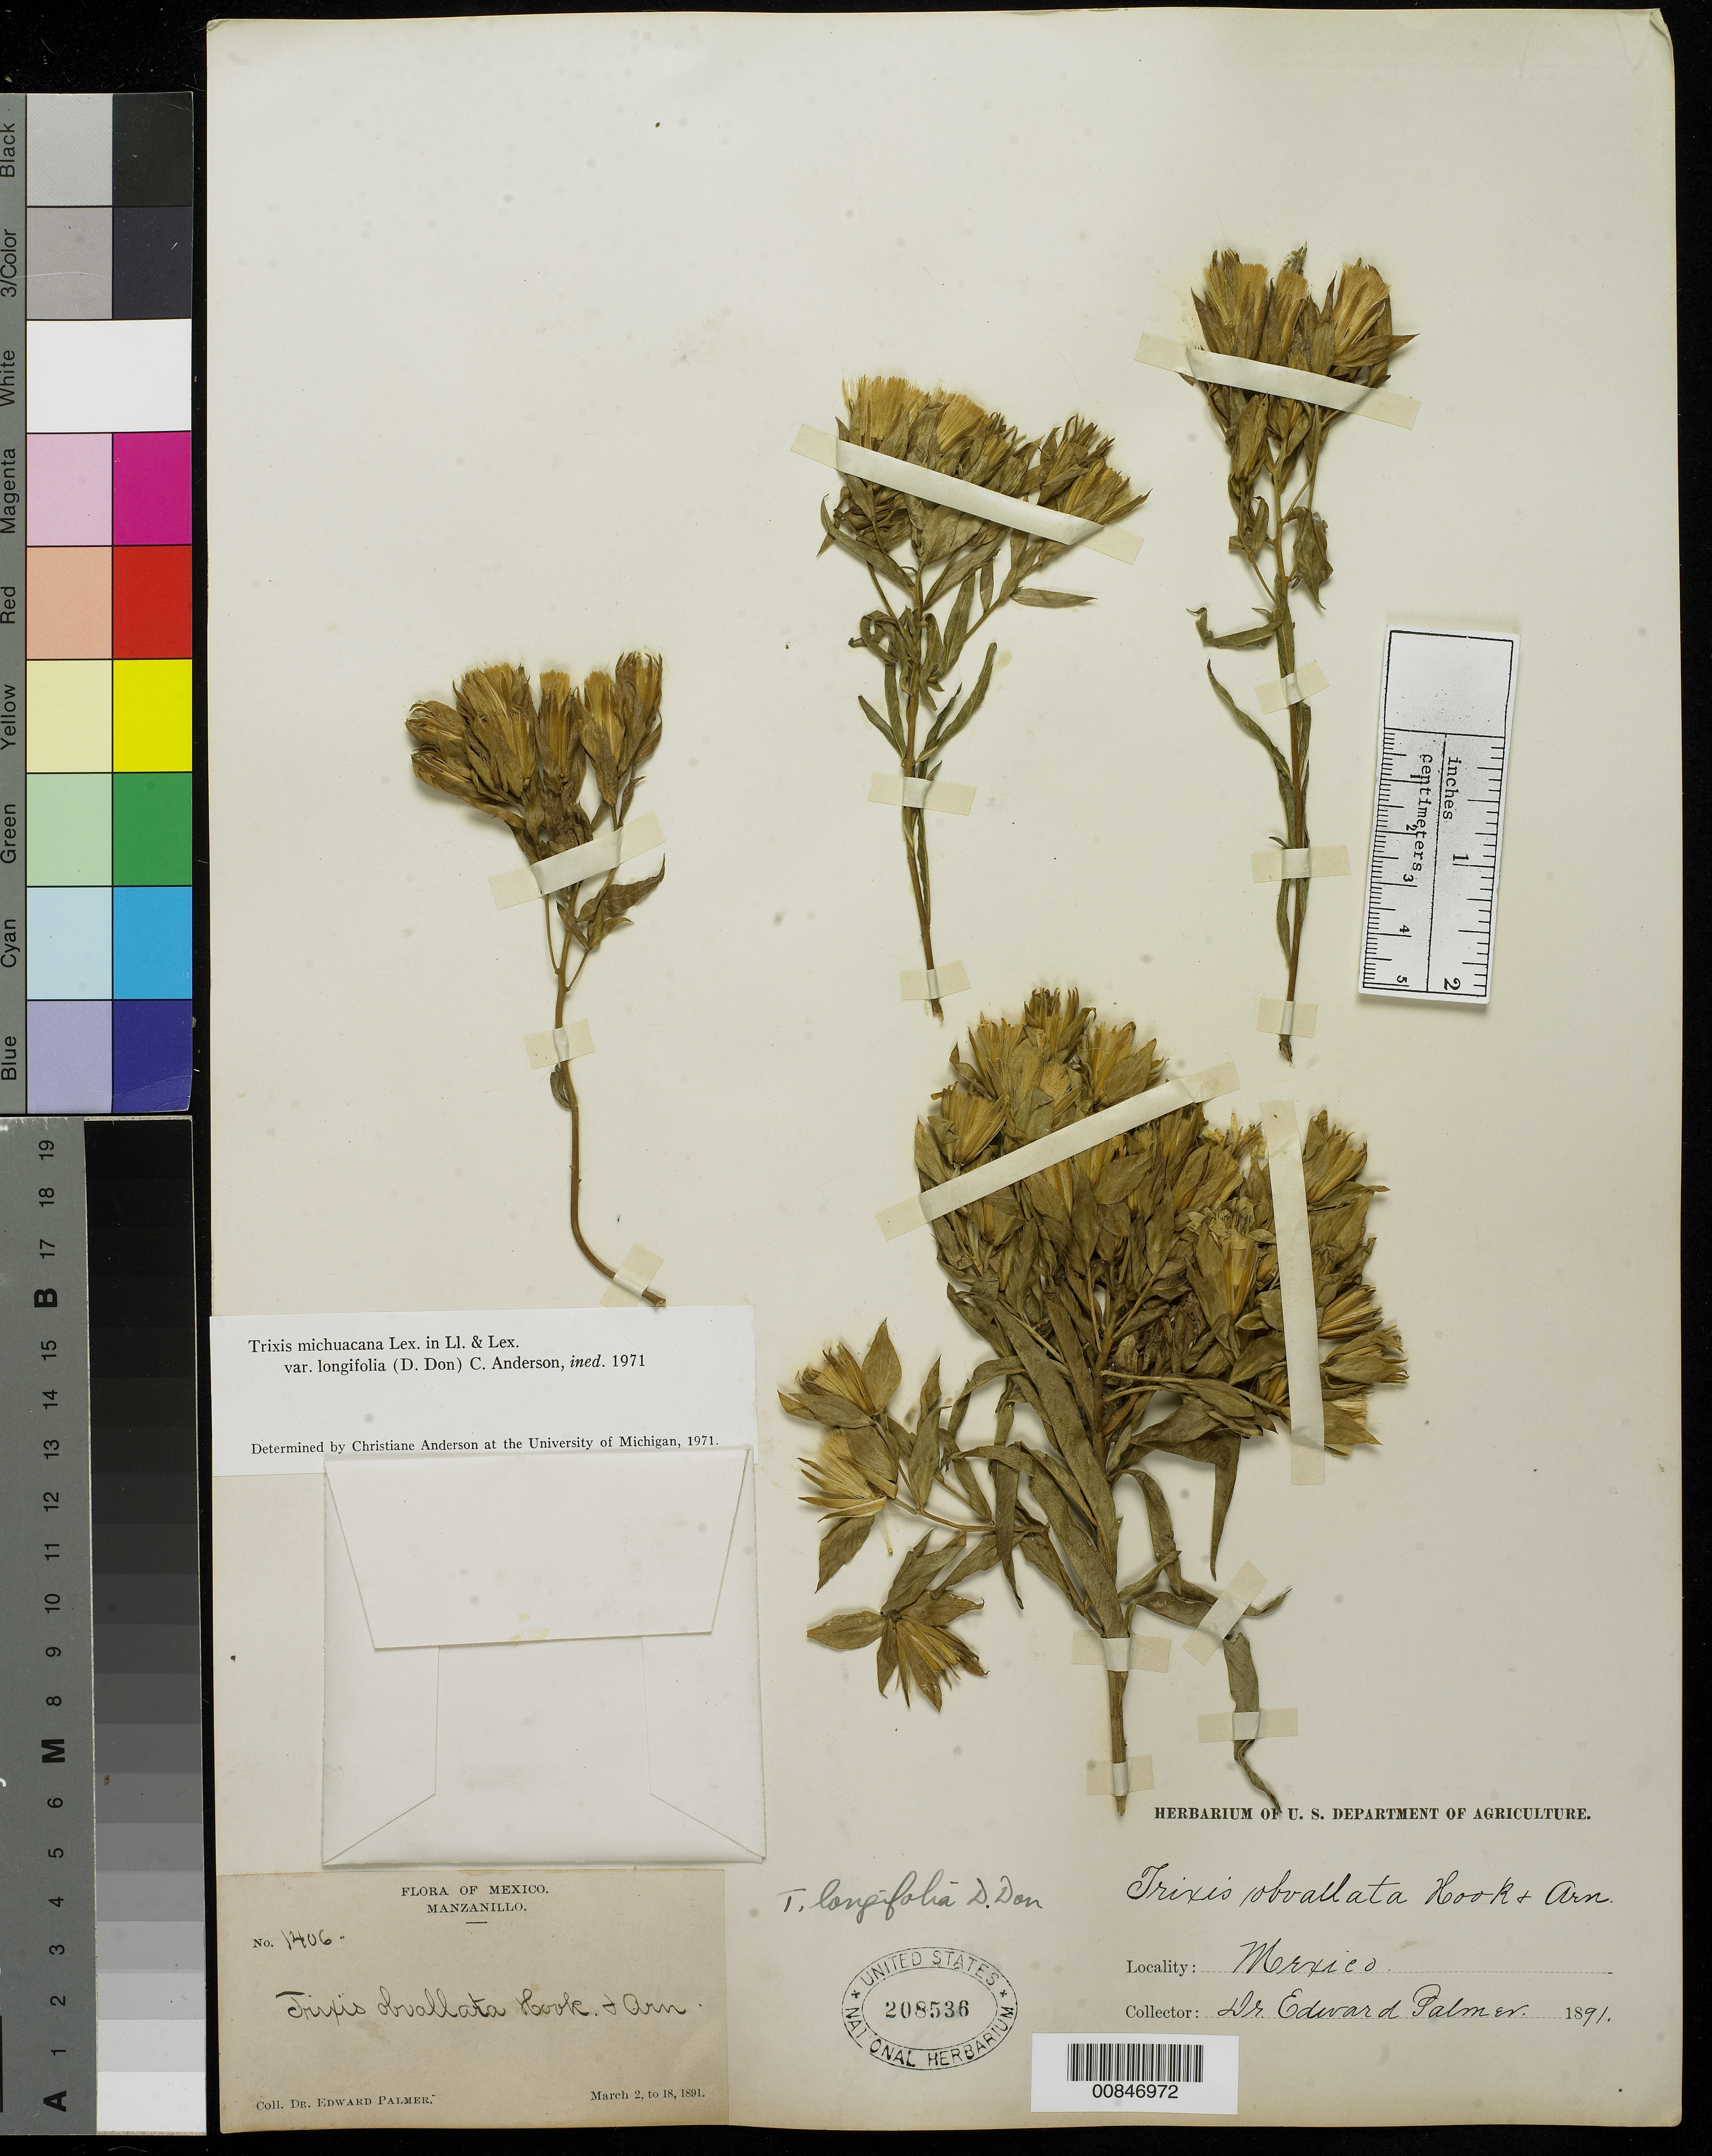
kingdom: Plantae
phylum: Tracheophyta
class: Magnoliopsida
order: Asterales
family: Asteraceae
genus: Trixis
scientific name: Trixis michuacana var. longifolia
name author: (D. Don) C.E. Anderson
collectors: E. Palmer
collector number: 1406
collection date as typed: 02 Mar 1891 to 18 Mar 1891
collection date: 1891-03-02/1891-03-18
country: Mexico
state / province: Colima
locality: Manzanillo, Colima.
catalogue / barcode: US 208536